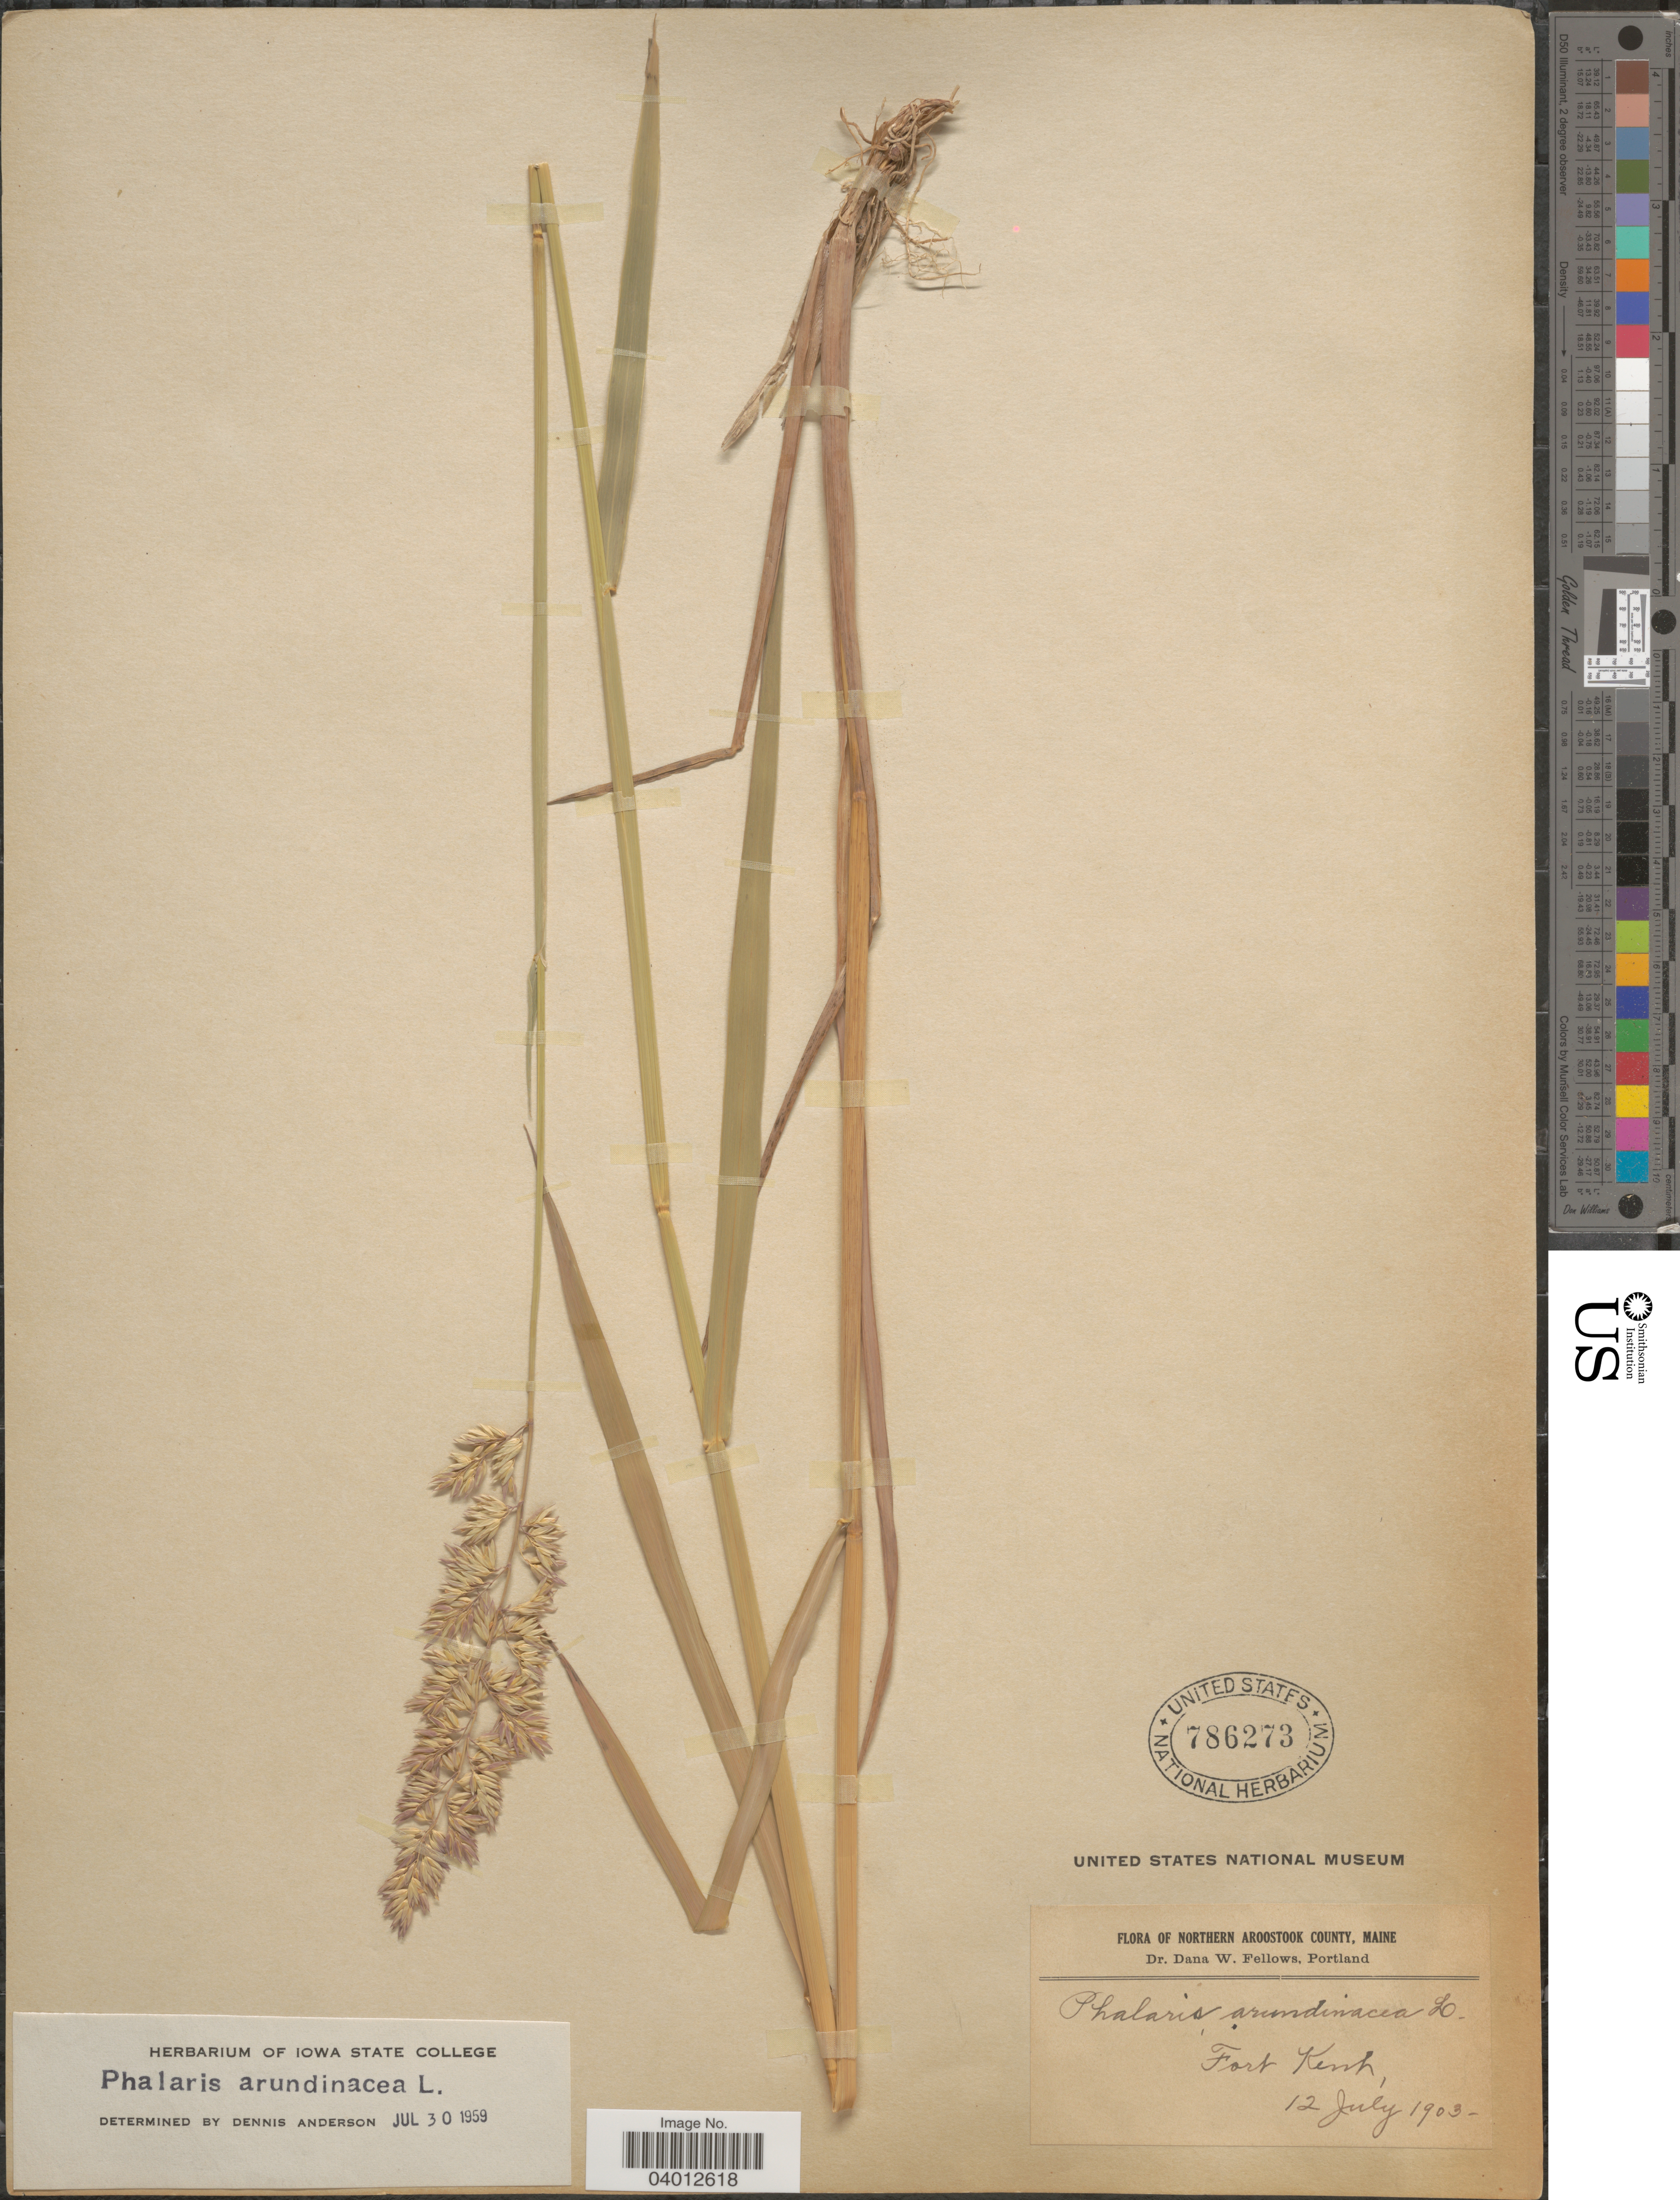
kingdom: Plantae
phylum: Tracheophyta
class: Liliopsida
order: Poales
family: Poaceae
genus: Phalaris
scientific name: Phalaris arundinacea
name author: L.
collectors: D. W. Fellows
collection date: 1903-07-12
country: United States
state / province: Maine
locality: Northern Aroostook County. Fort Kent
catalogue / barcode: US 786273